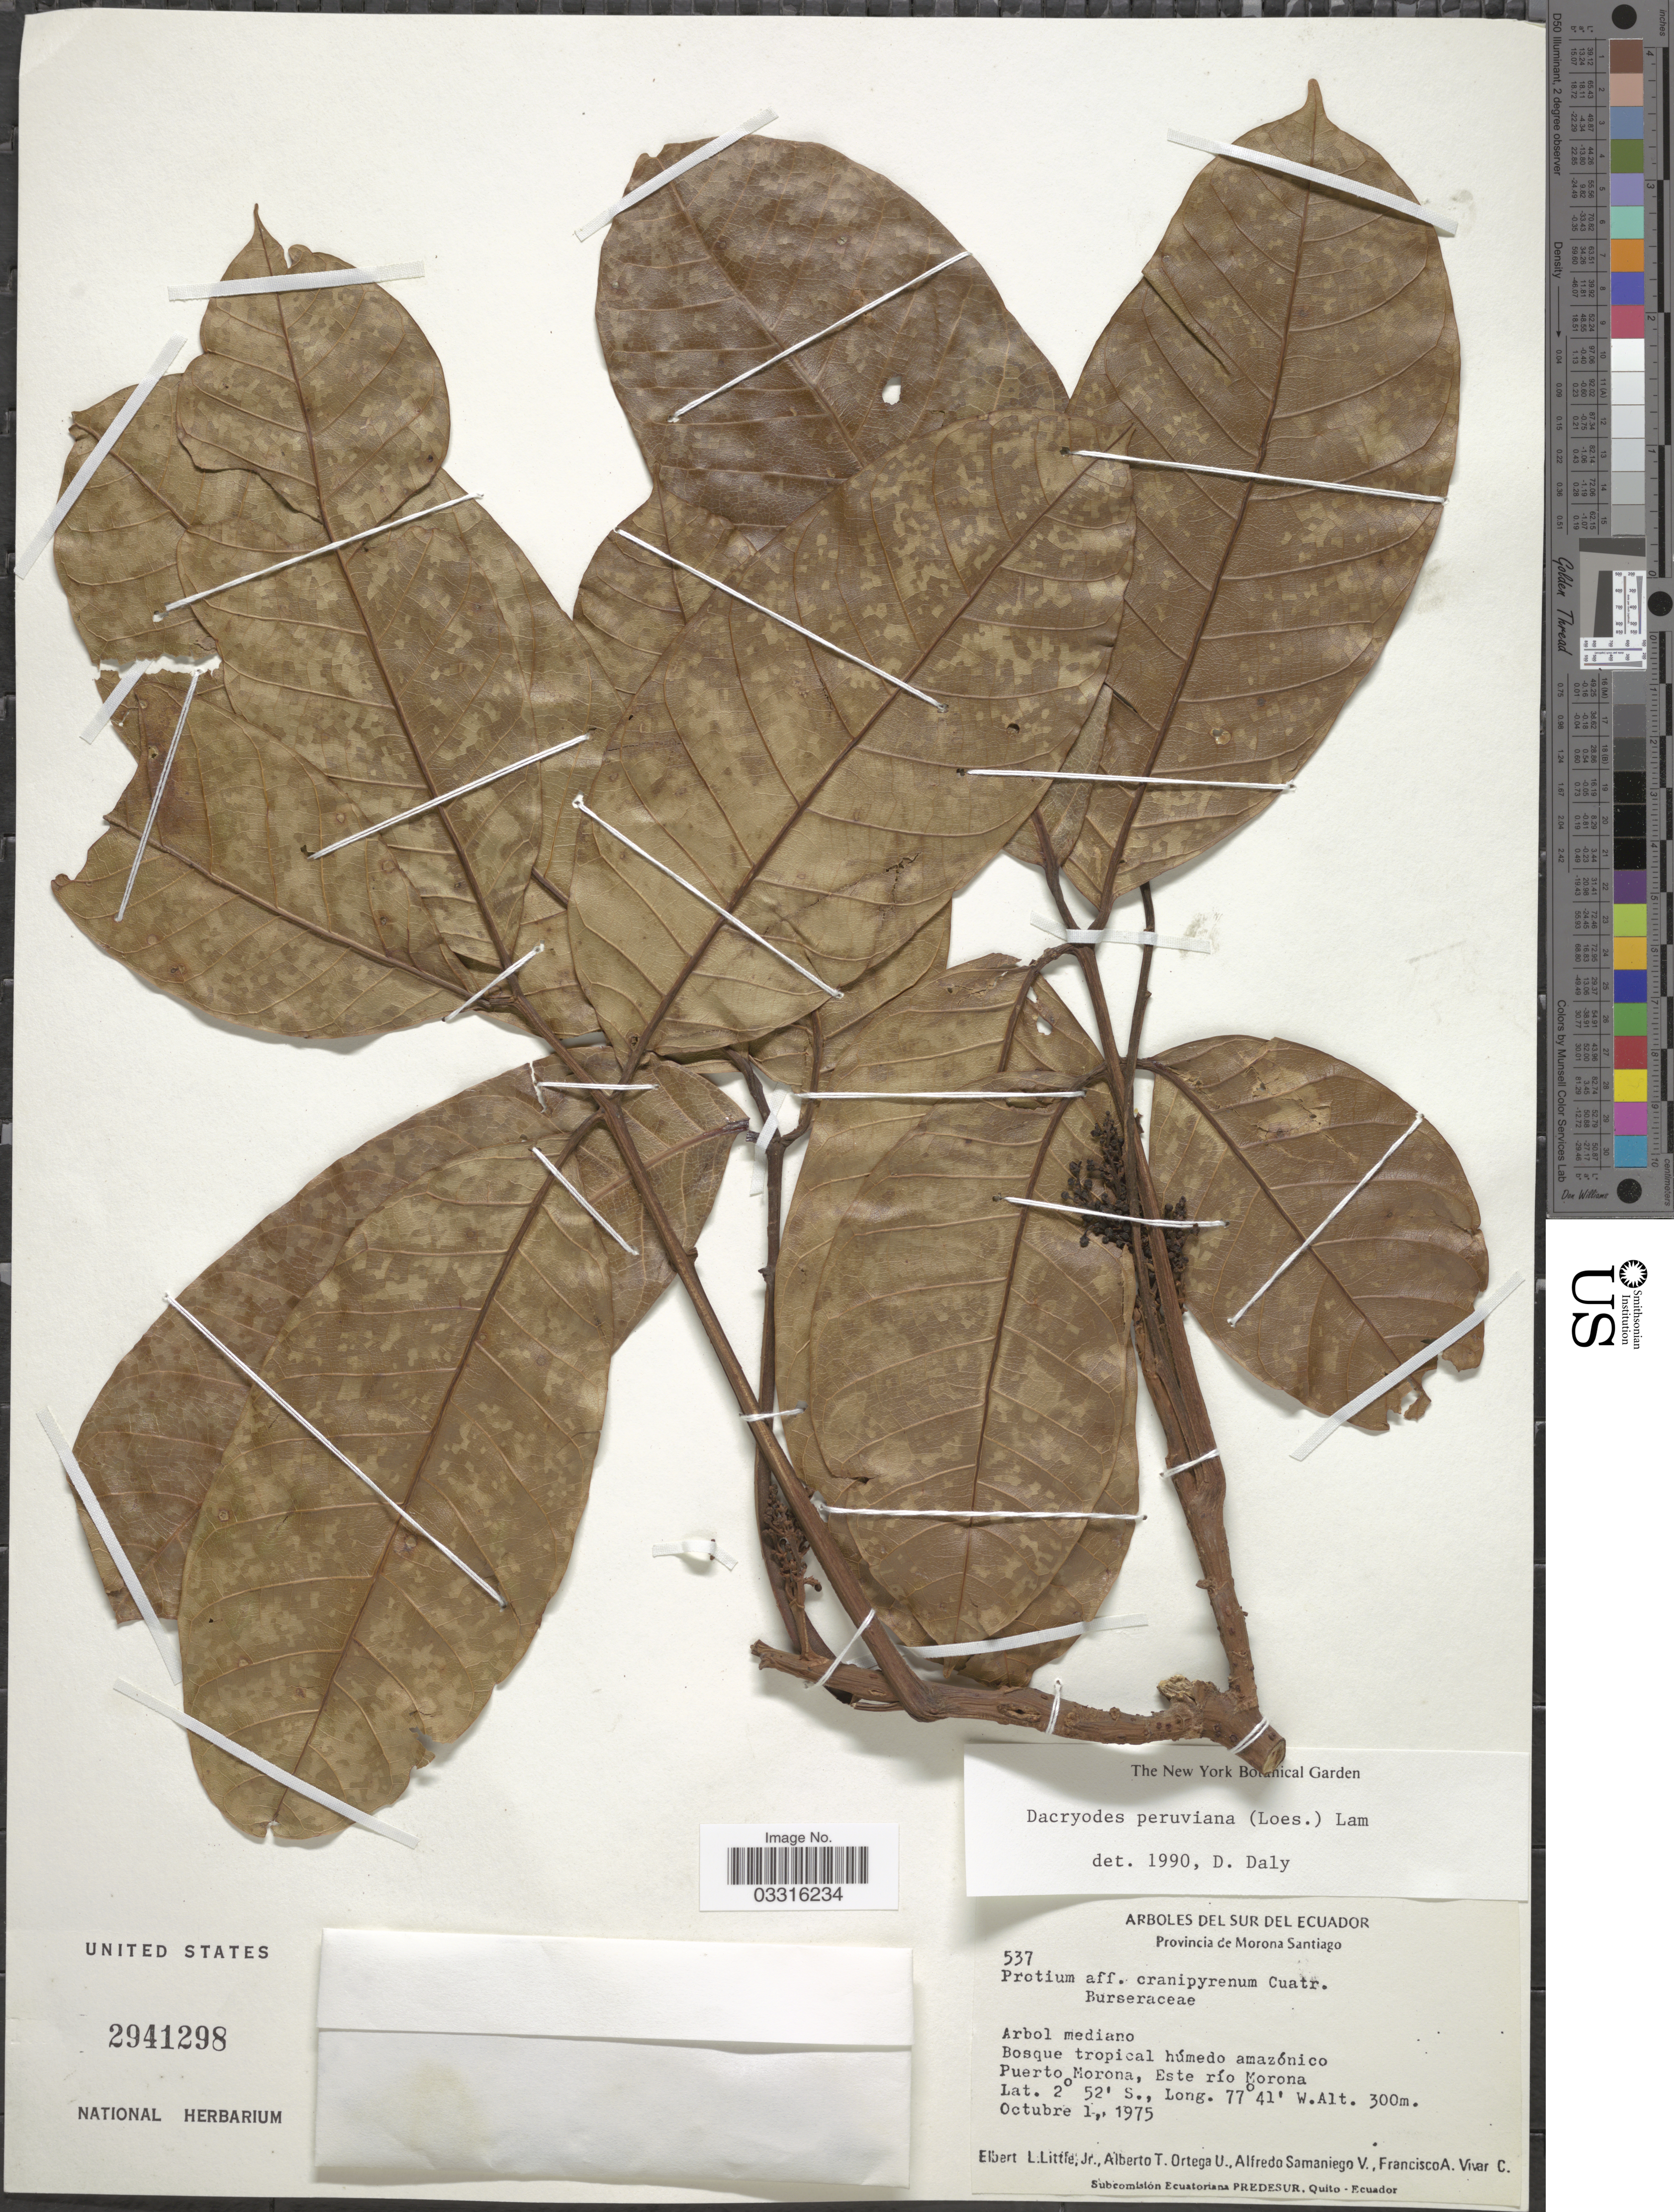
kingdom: Plantae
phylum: Tracheophyta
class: Magnoliopsida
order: Sapindales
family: Burseraceae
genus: Dacryodes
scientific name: Dacryodes peruviana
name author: (Loes.) H.J. Lam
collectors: E. L. Little, A. T. Ortega U., A. V. Samaniego & F. A. Vivar C.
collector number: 537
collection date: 1975-10-01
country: Ecuador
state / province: Morona-Santiago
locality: Puerto Morona, Este río Morona.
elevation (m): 300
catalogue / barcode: US 2941298